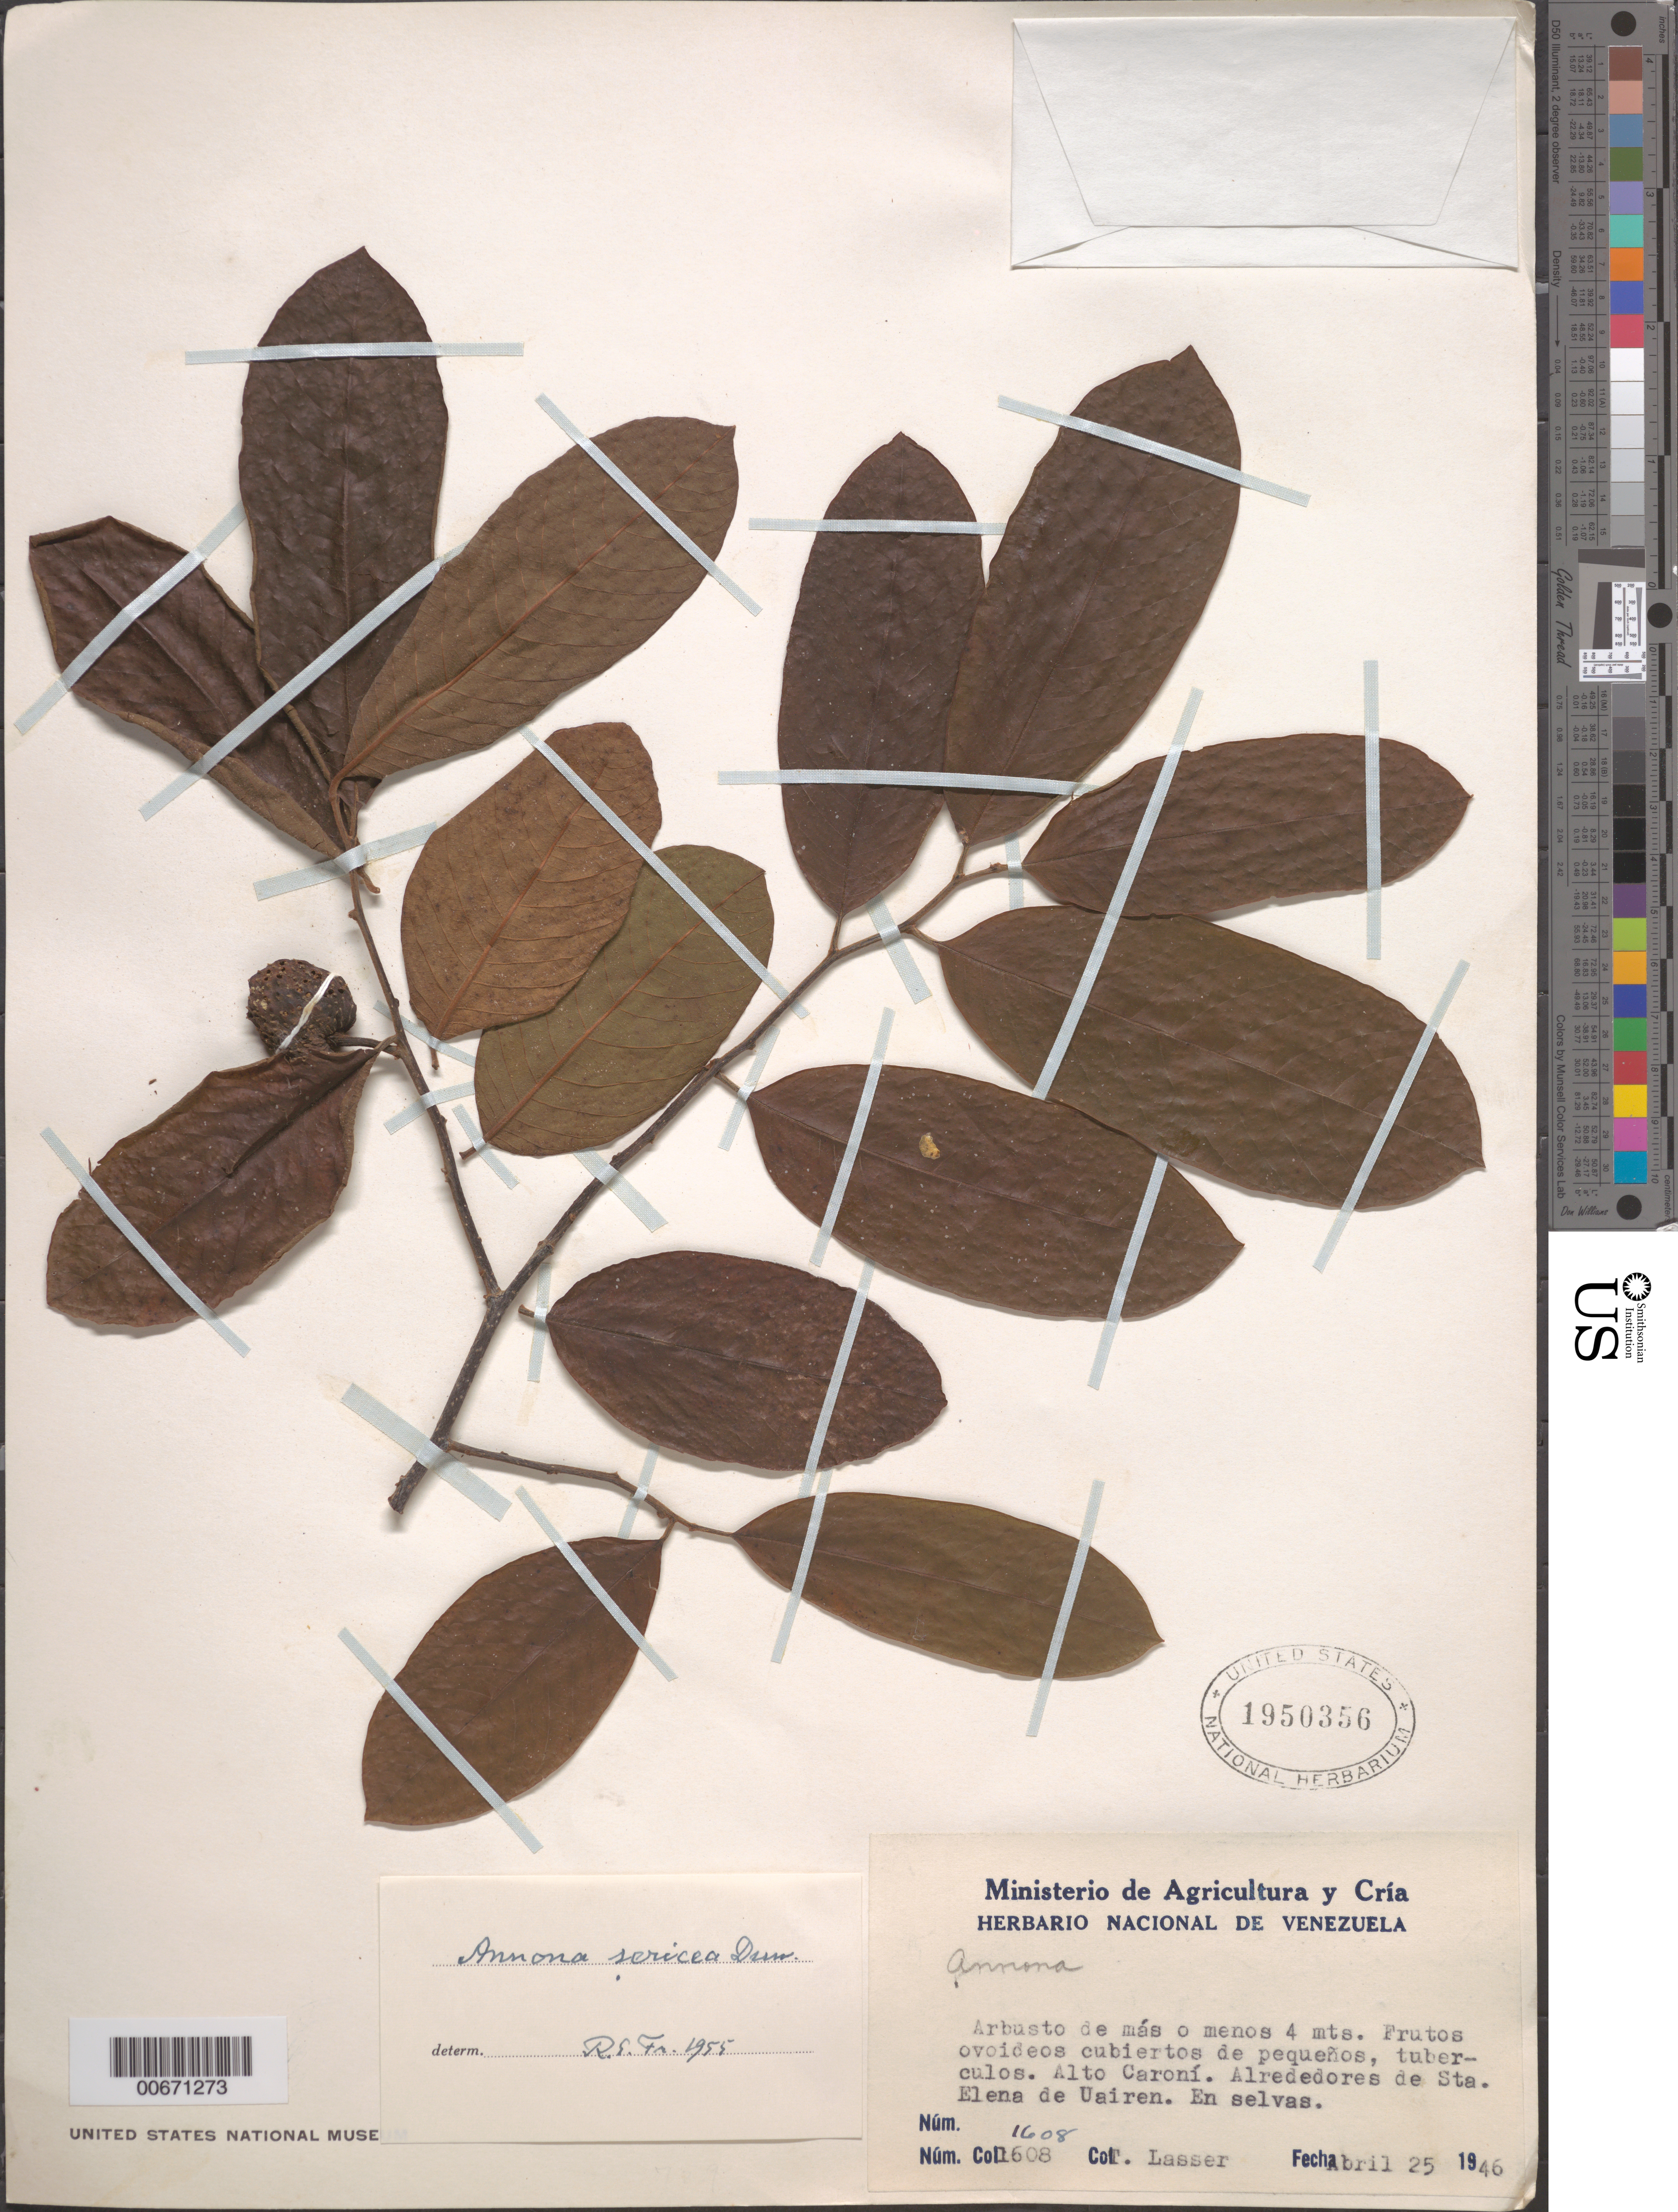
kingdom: Plantae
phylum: Tracheophyta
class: Magnoliopsida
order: Magnoliales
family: Annonaceae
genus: Annona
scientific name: Annona sericea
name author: Dunal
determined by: Fries, R. E.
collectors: T. Lasser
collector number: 1608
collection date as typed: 25-Apr-46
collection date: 1946-04-25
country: Venezuela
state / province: Bolívar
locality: Sta. Elena de Uairén, Alto Caroní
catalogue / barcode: US 1950356